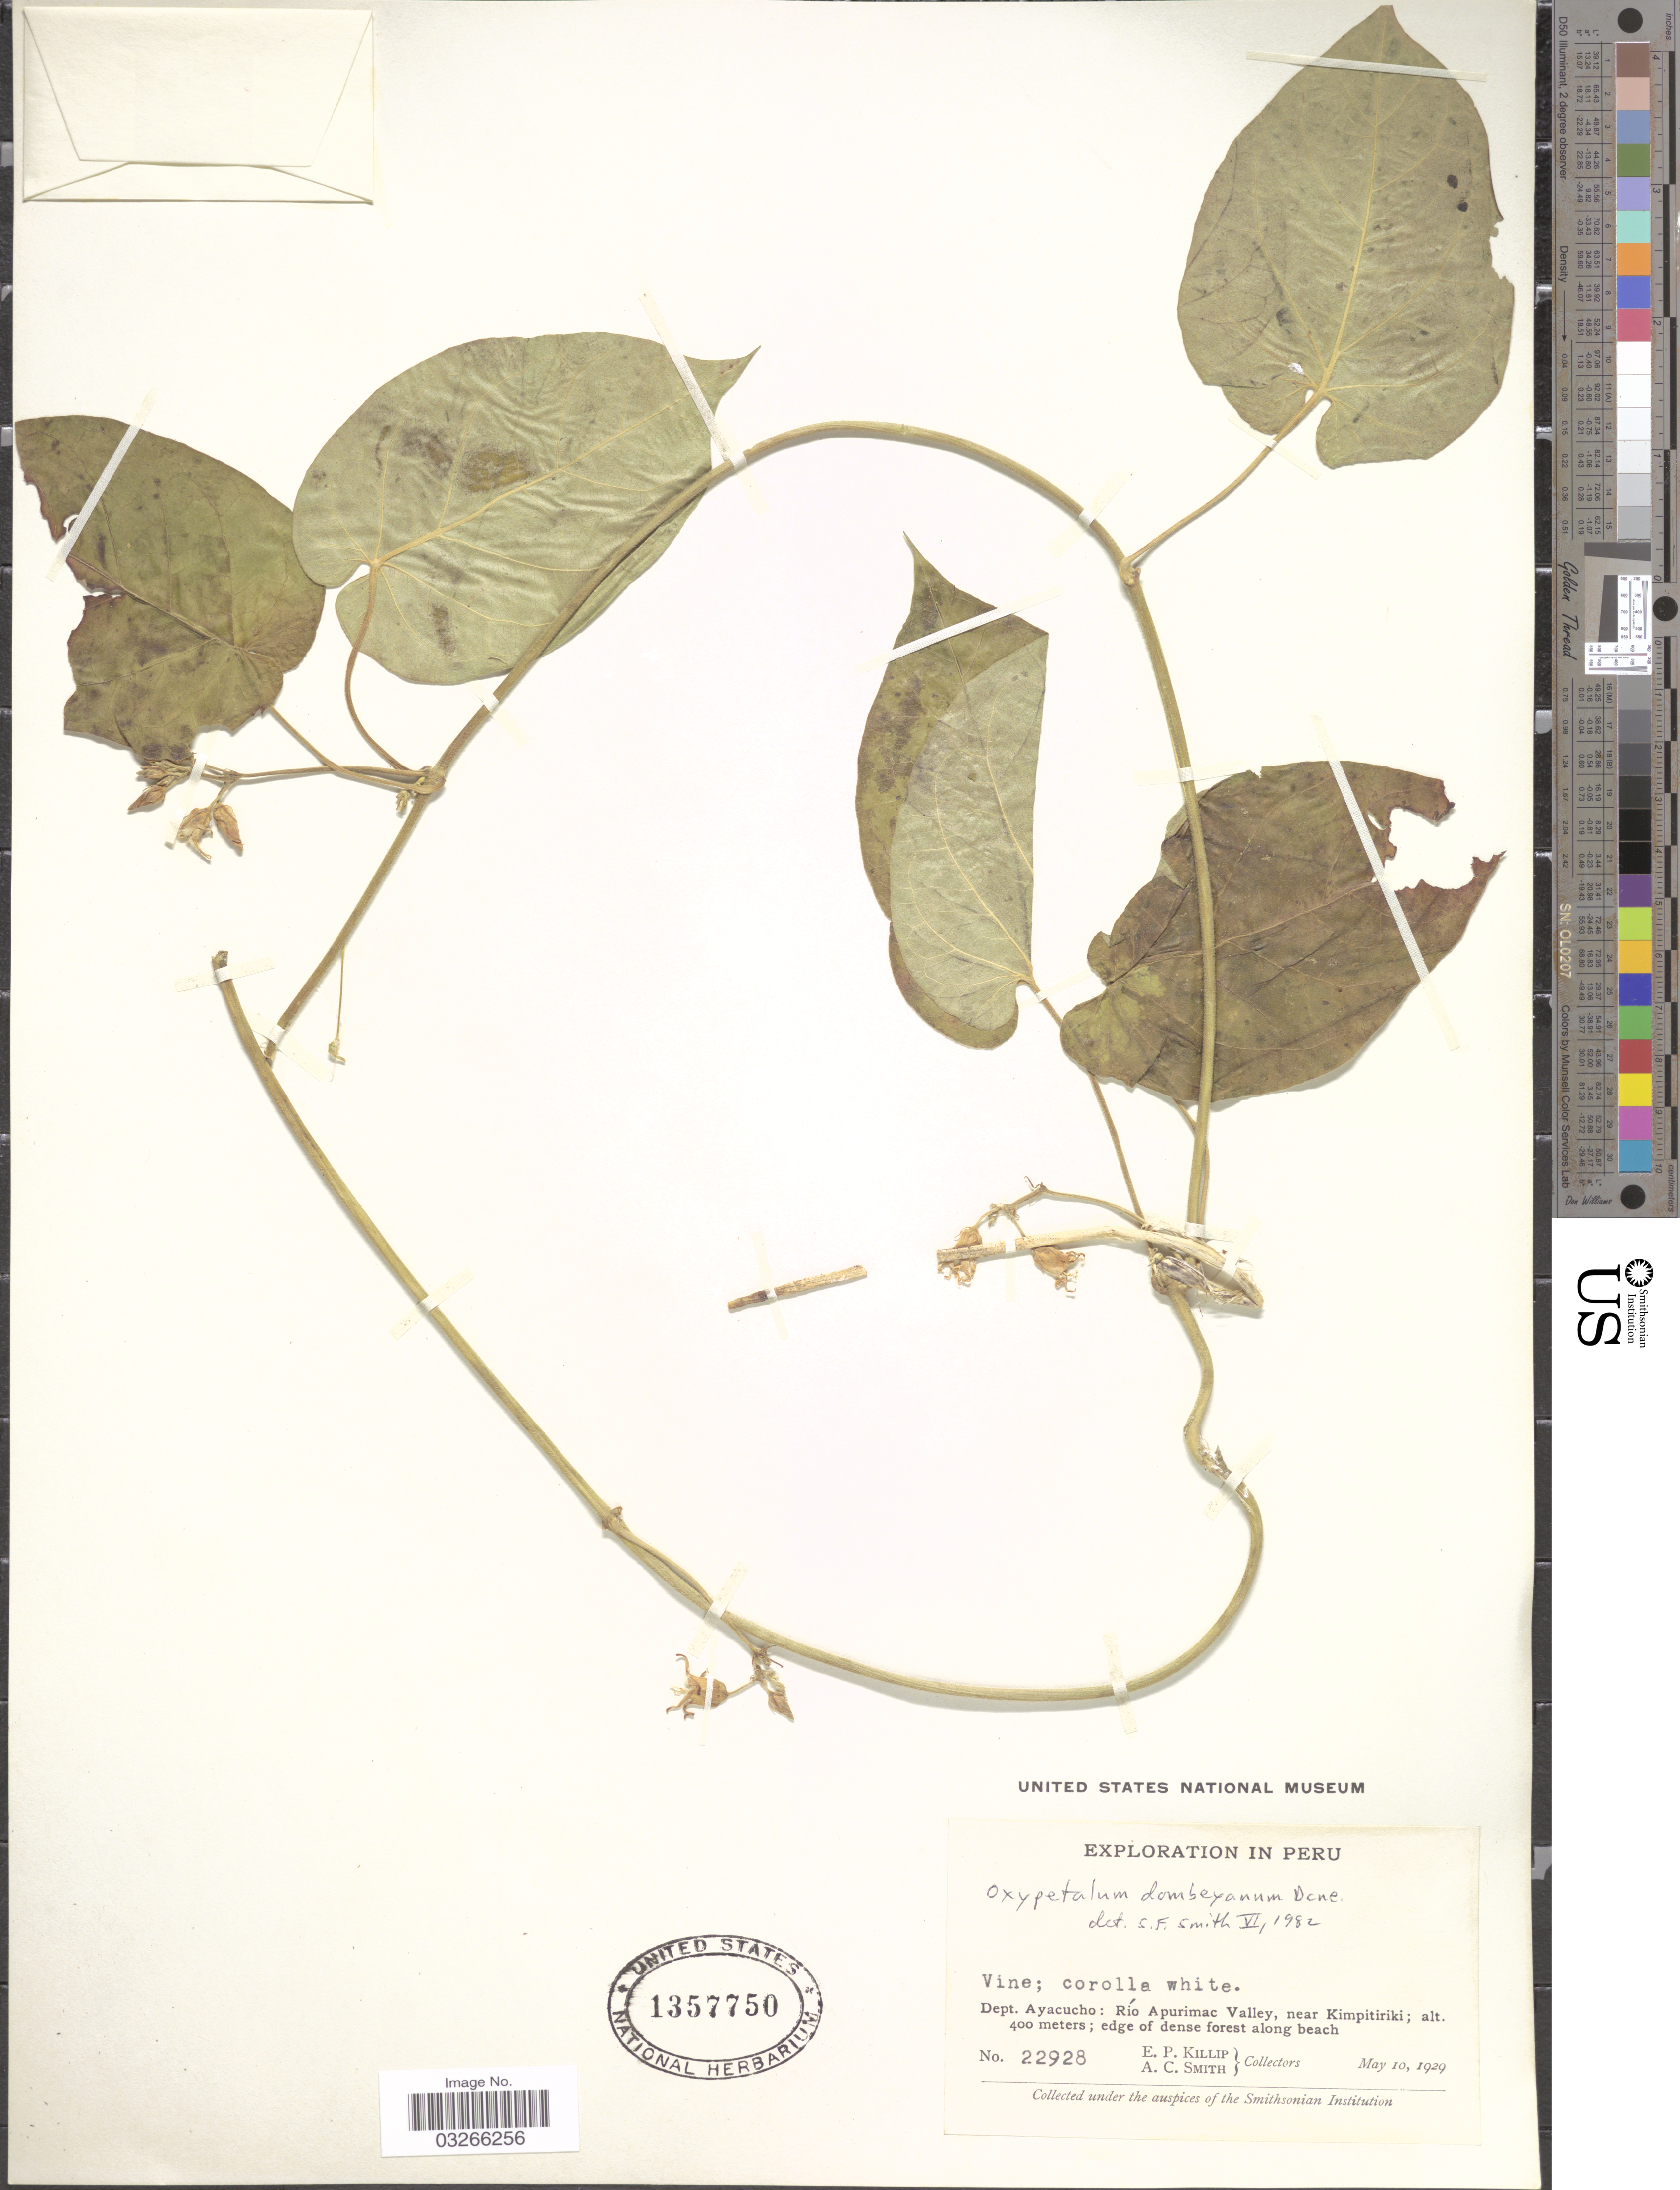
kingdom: Plantae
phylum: Tracheophyta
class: Magnoliopsida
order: Gentianales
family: Apocynaceae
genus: Oxypetalum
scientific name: Oxypetalum dombeyanum Decne.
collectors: E. P. Killip & A. C. Smith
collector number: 22928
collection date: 1929-05-10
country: Peru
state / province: Ayacucho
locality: Dept. Ayacucho: Río Apurimac Valley, near Kimpitiriki.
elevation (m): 400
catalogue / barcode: US 1357750